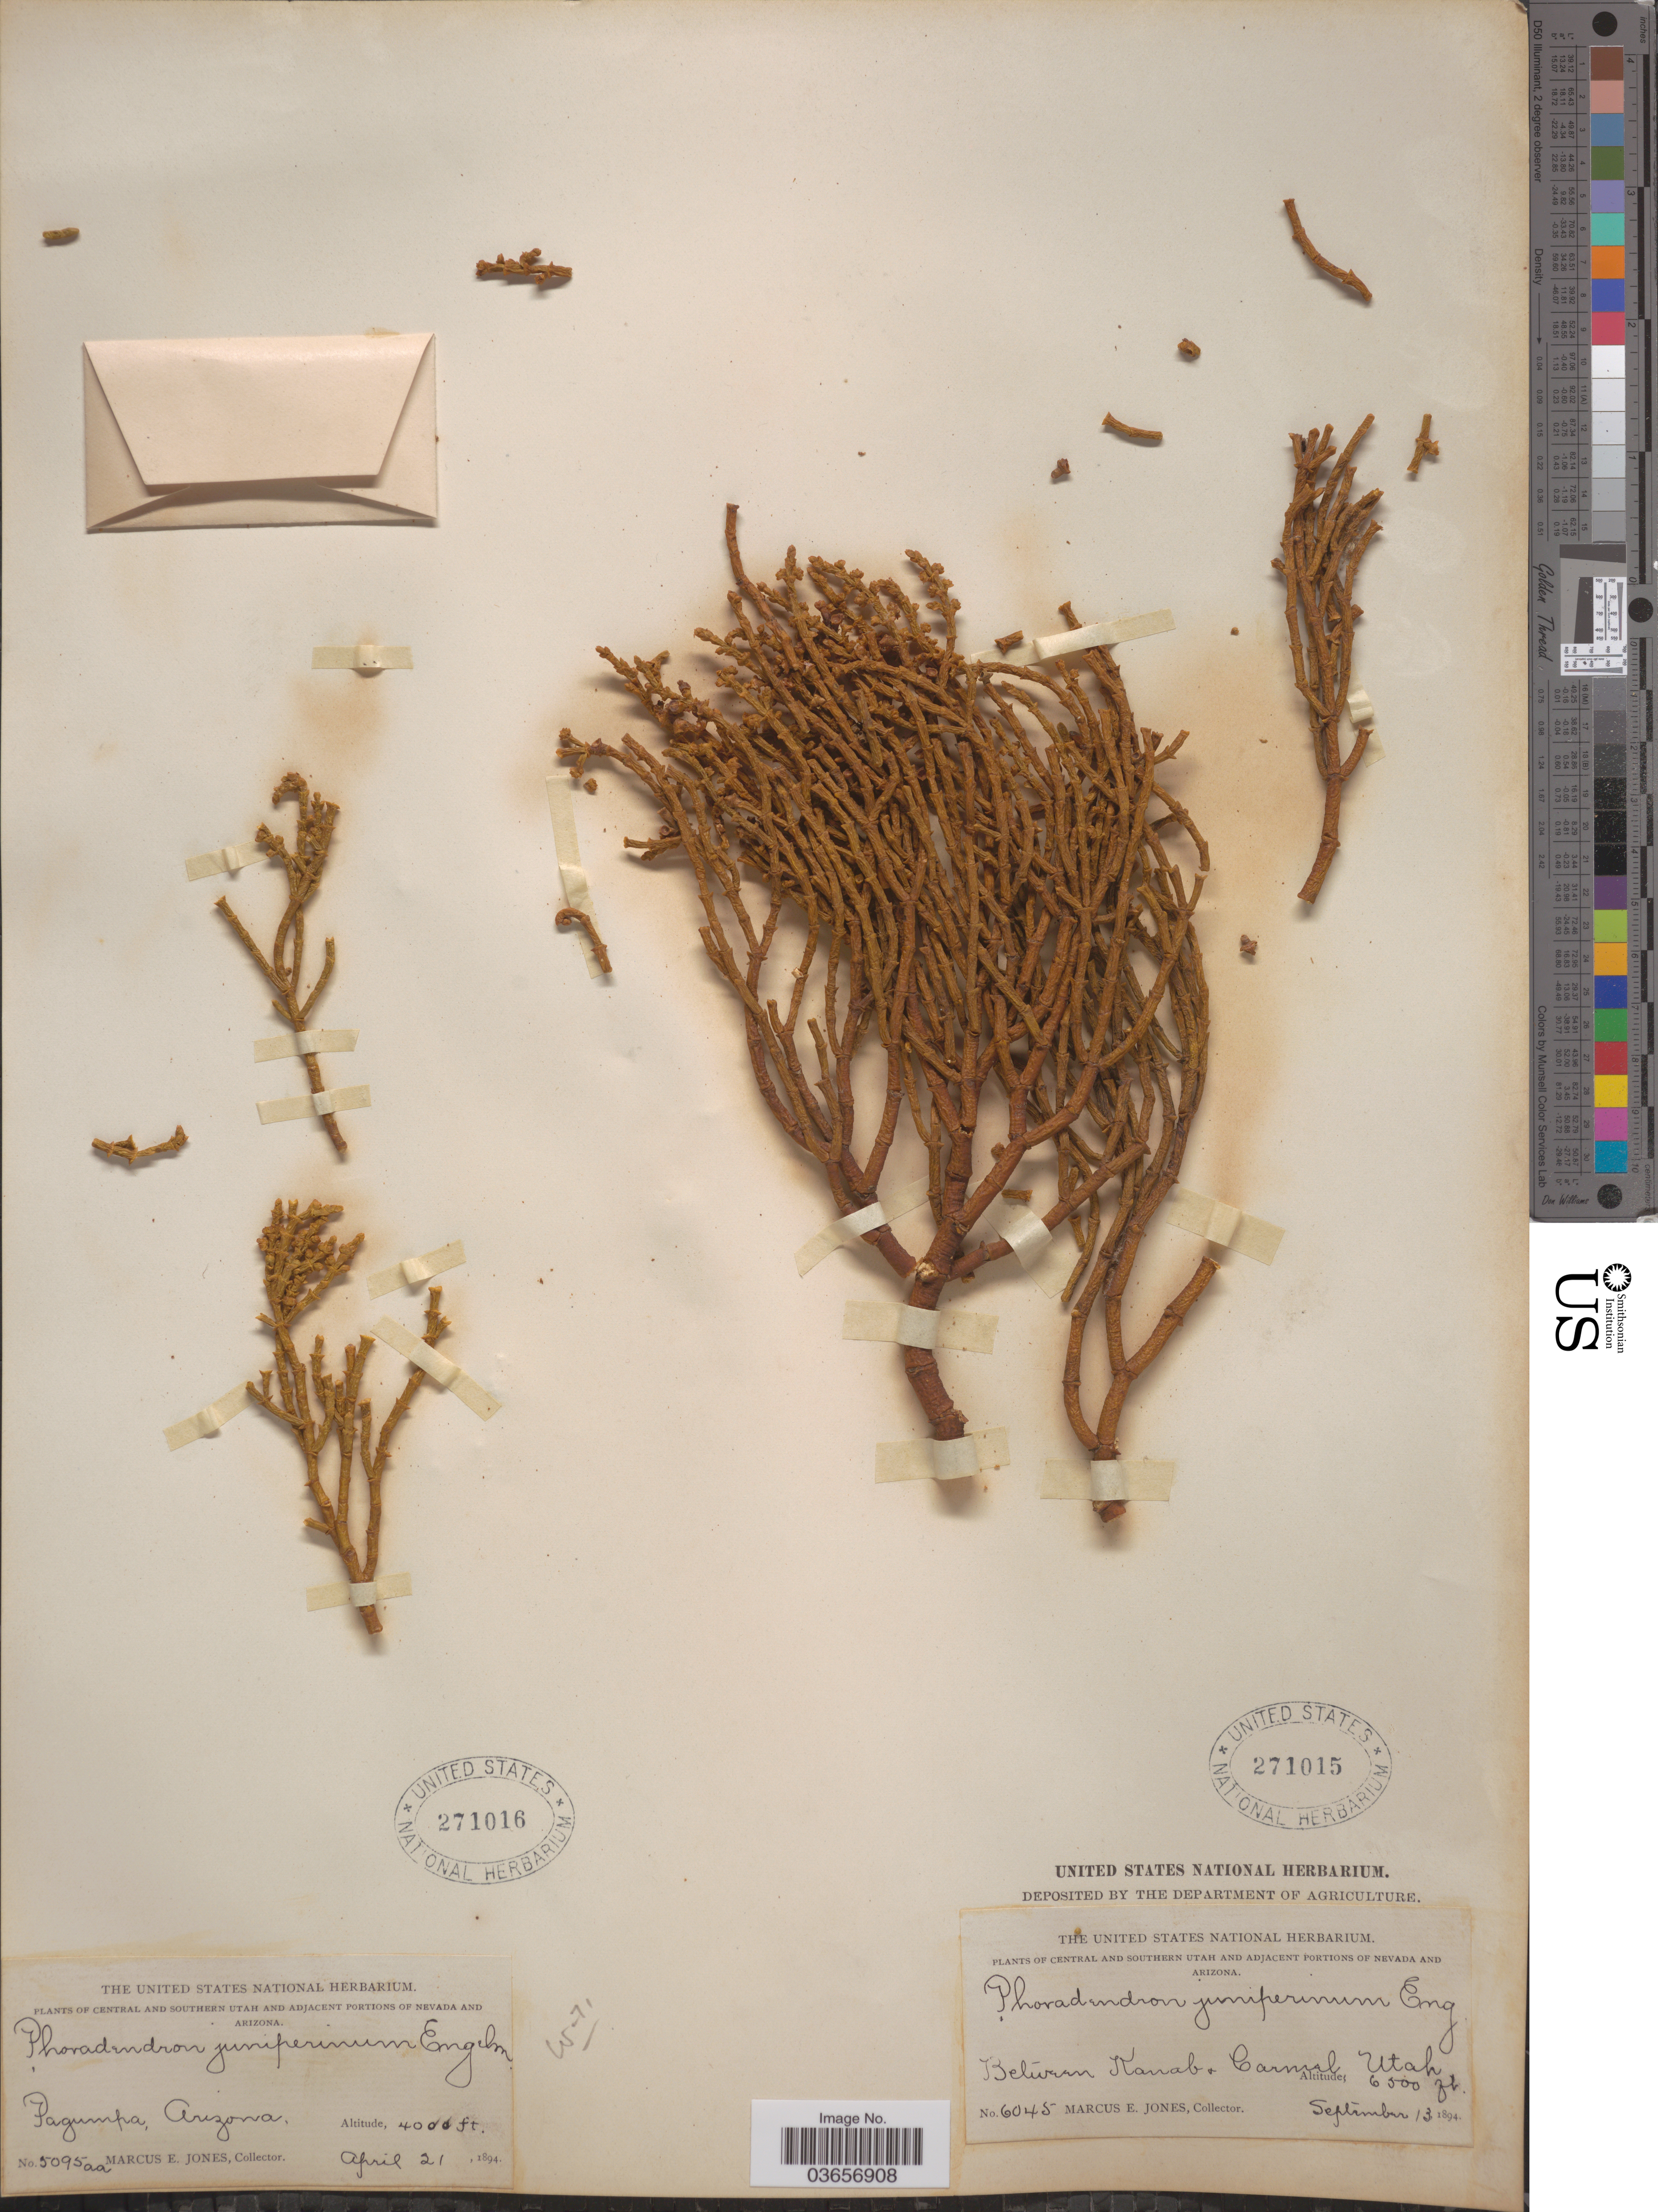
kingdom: Plantae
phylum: Tracheophyta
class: Magnoliopsida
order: Santalales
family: Viscaceae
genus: Phoradendron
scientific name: Phoradendron juniperinum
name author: Engelm. ex A. Gray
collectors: M. E. Jones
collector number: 5095aa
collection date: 1894-04-21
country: United States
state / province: Arizona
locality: Pagumpa.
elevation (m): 1219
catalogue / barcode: US 271016